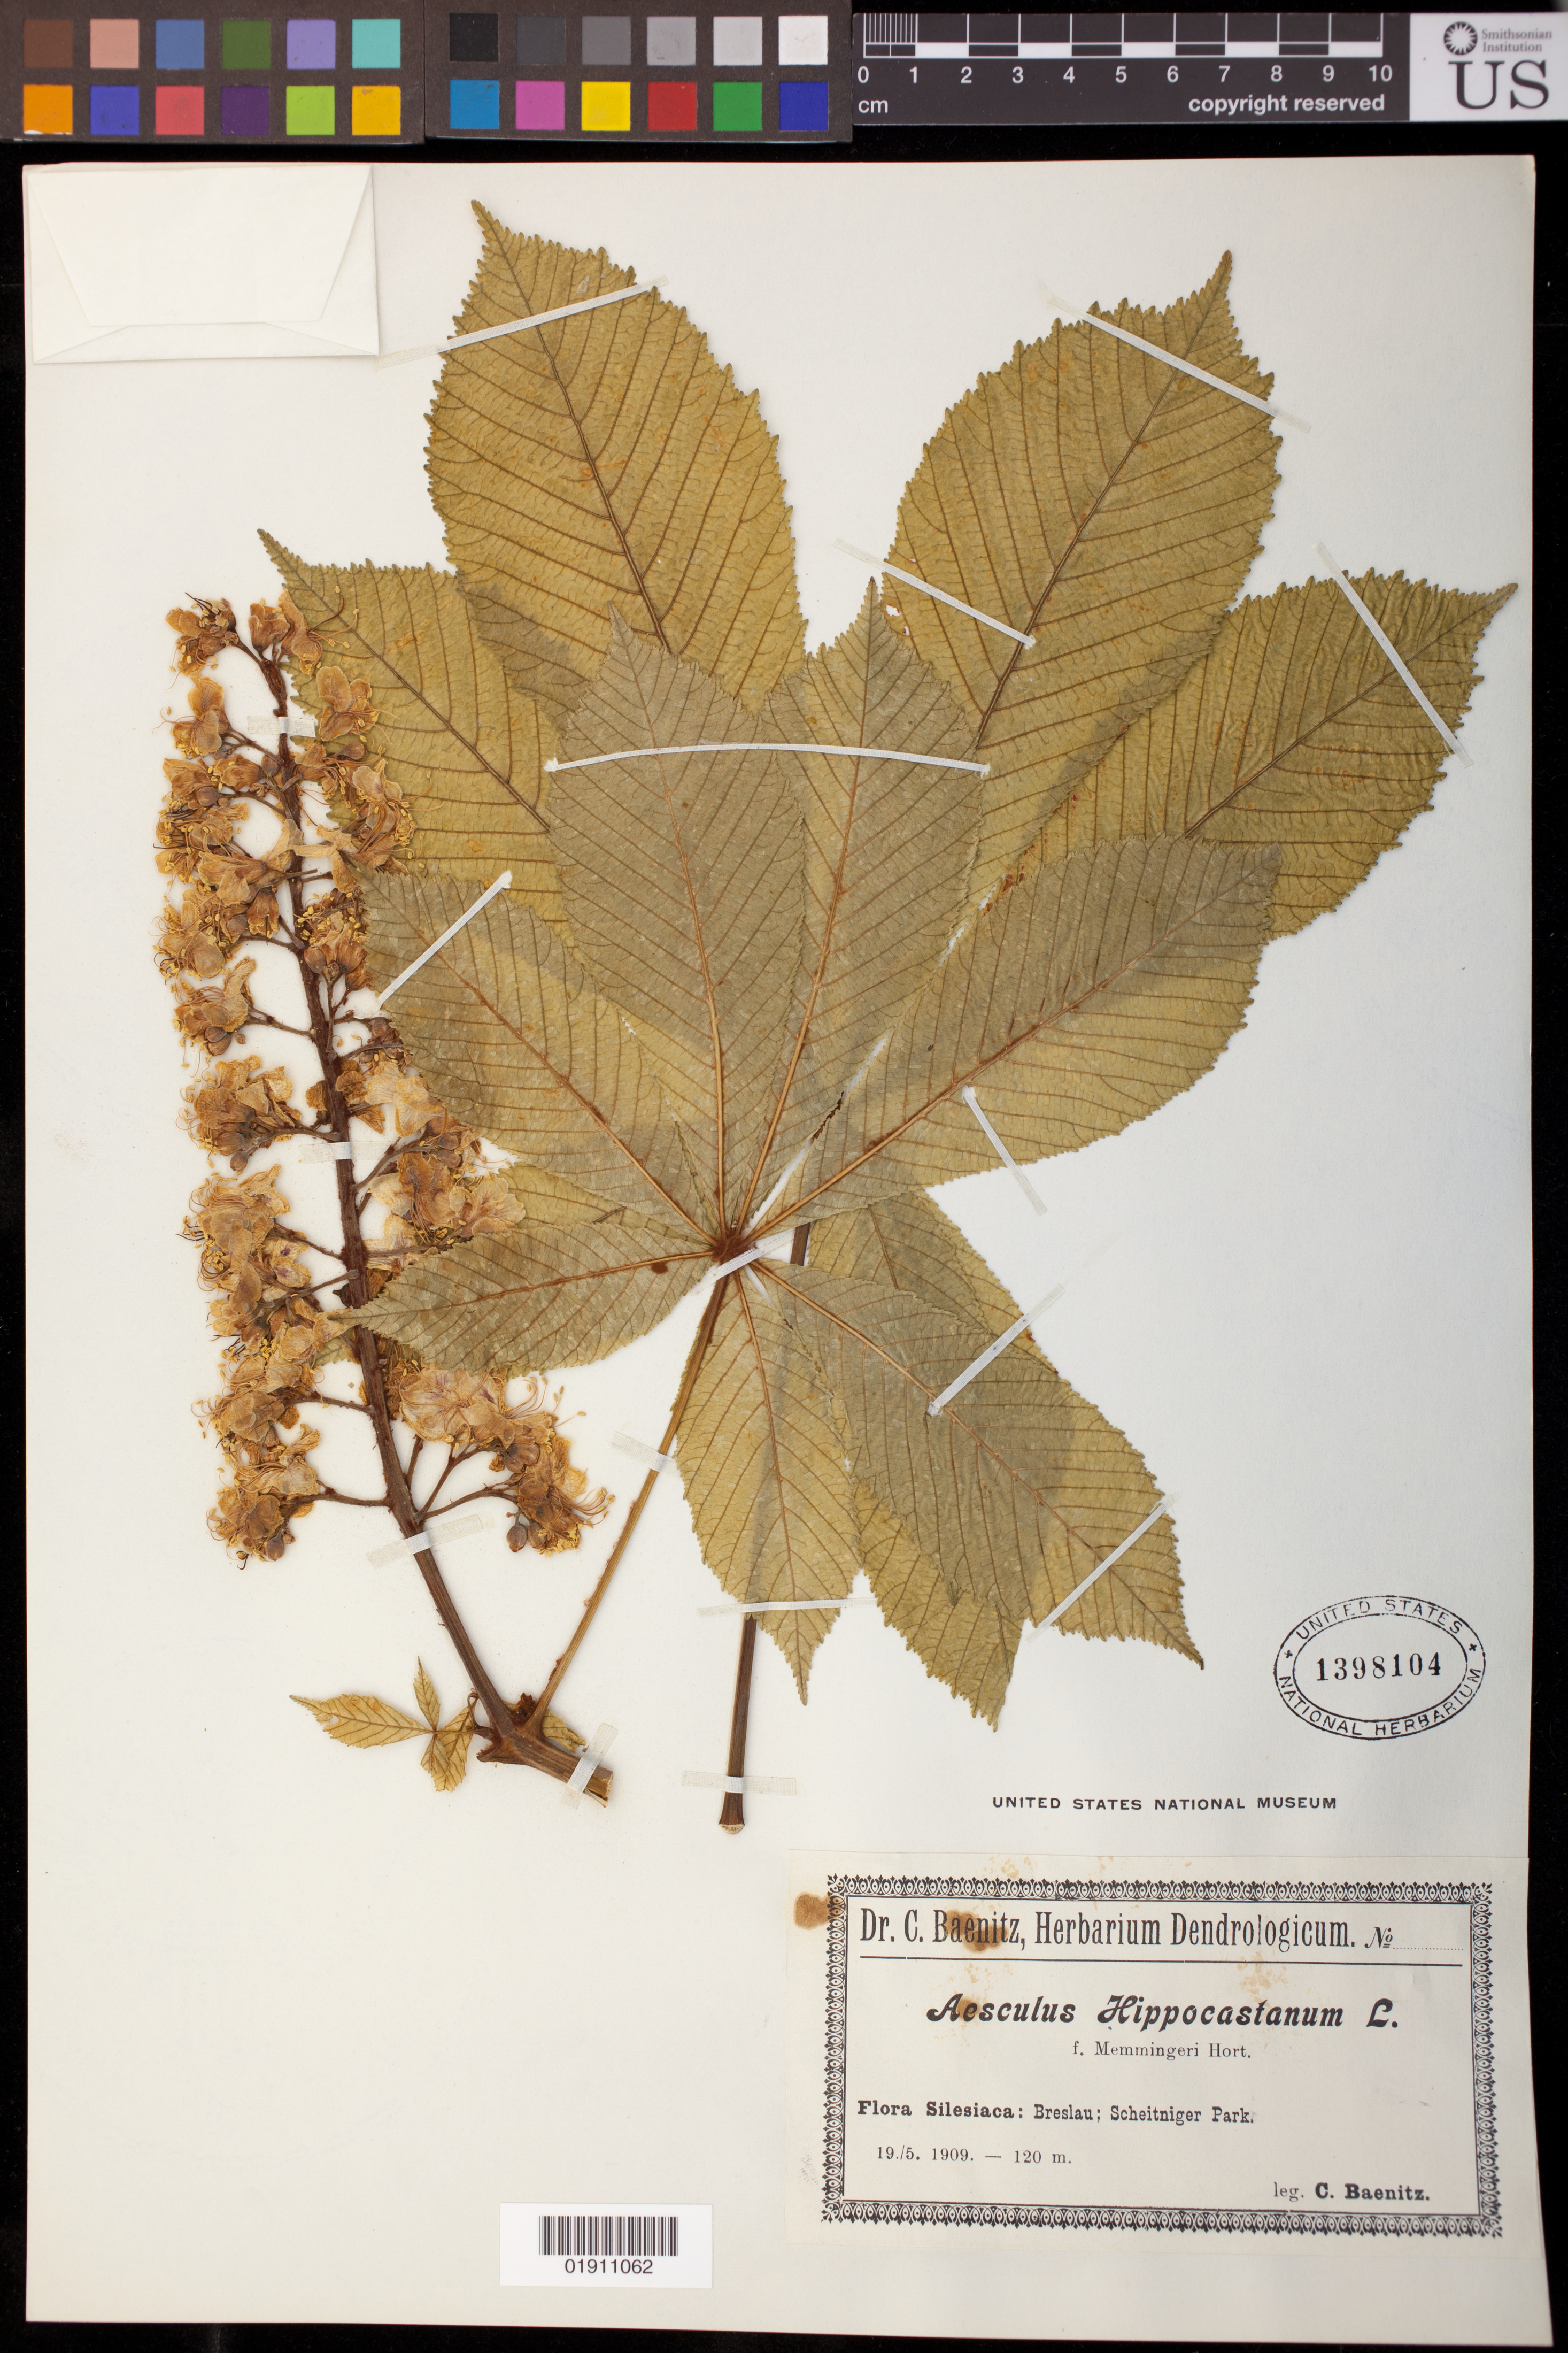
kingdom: Plantae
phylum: Tracheophyta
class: Magnoliopsida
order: Sapindales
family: Sapindaceae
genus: Aesculus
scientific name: Aesculus hippocastanum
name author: L.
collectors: C. G. Baenitz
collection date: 1909-05-19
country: Poland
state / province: Dolnoslaskie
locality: Breslau: Scheitniger Park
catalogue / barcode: US 1398104